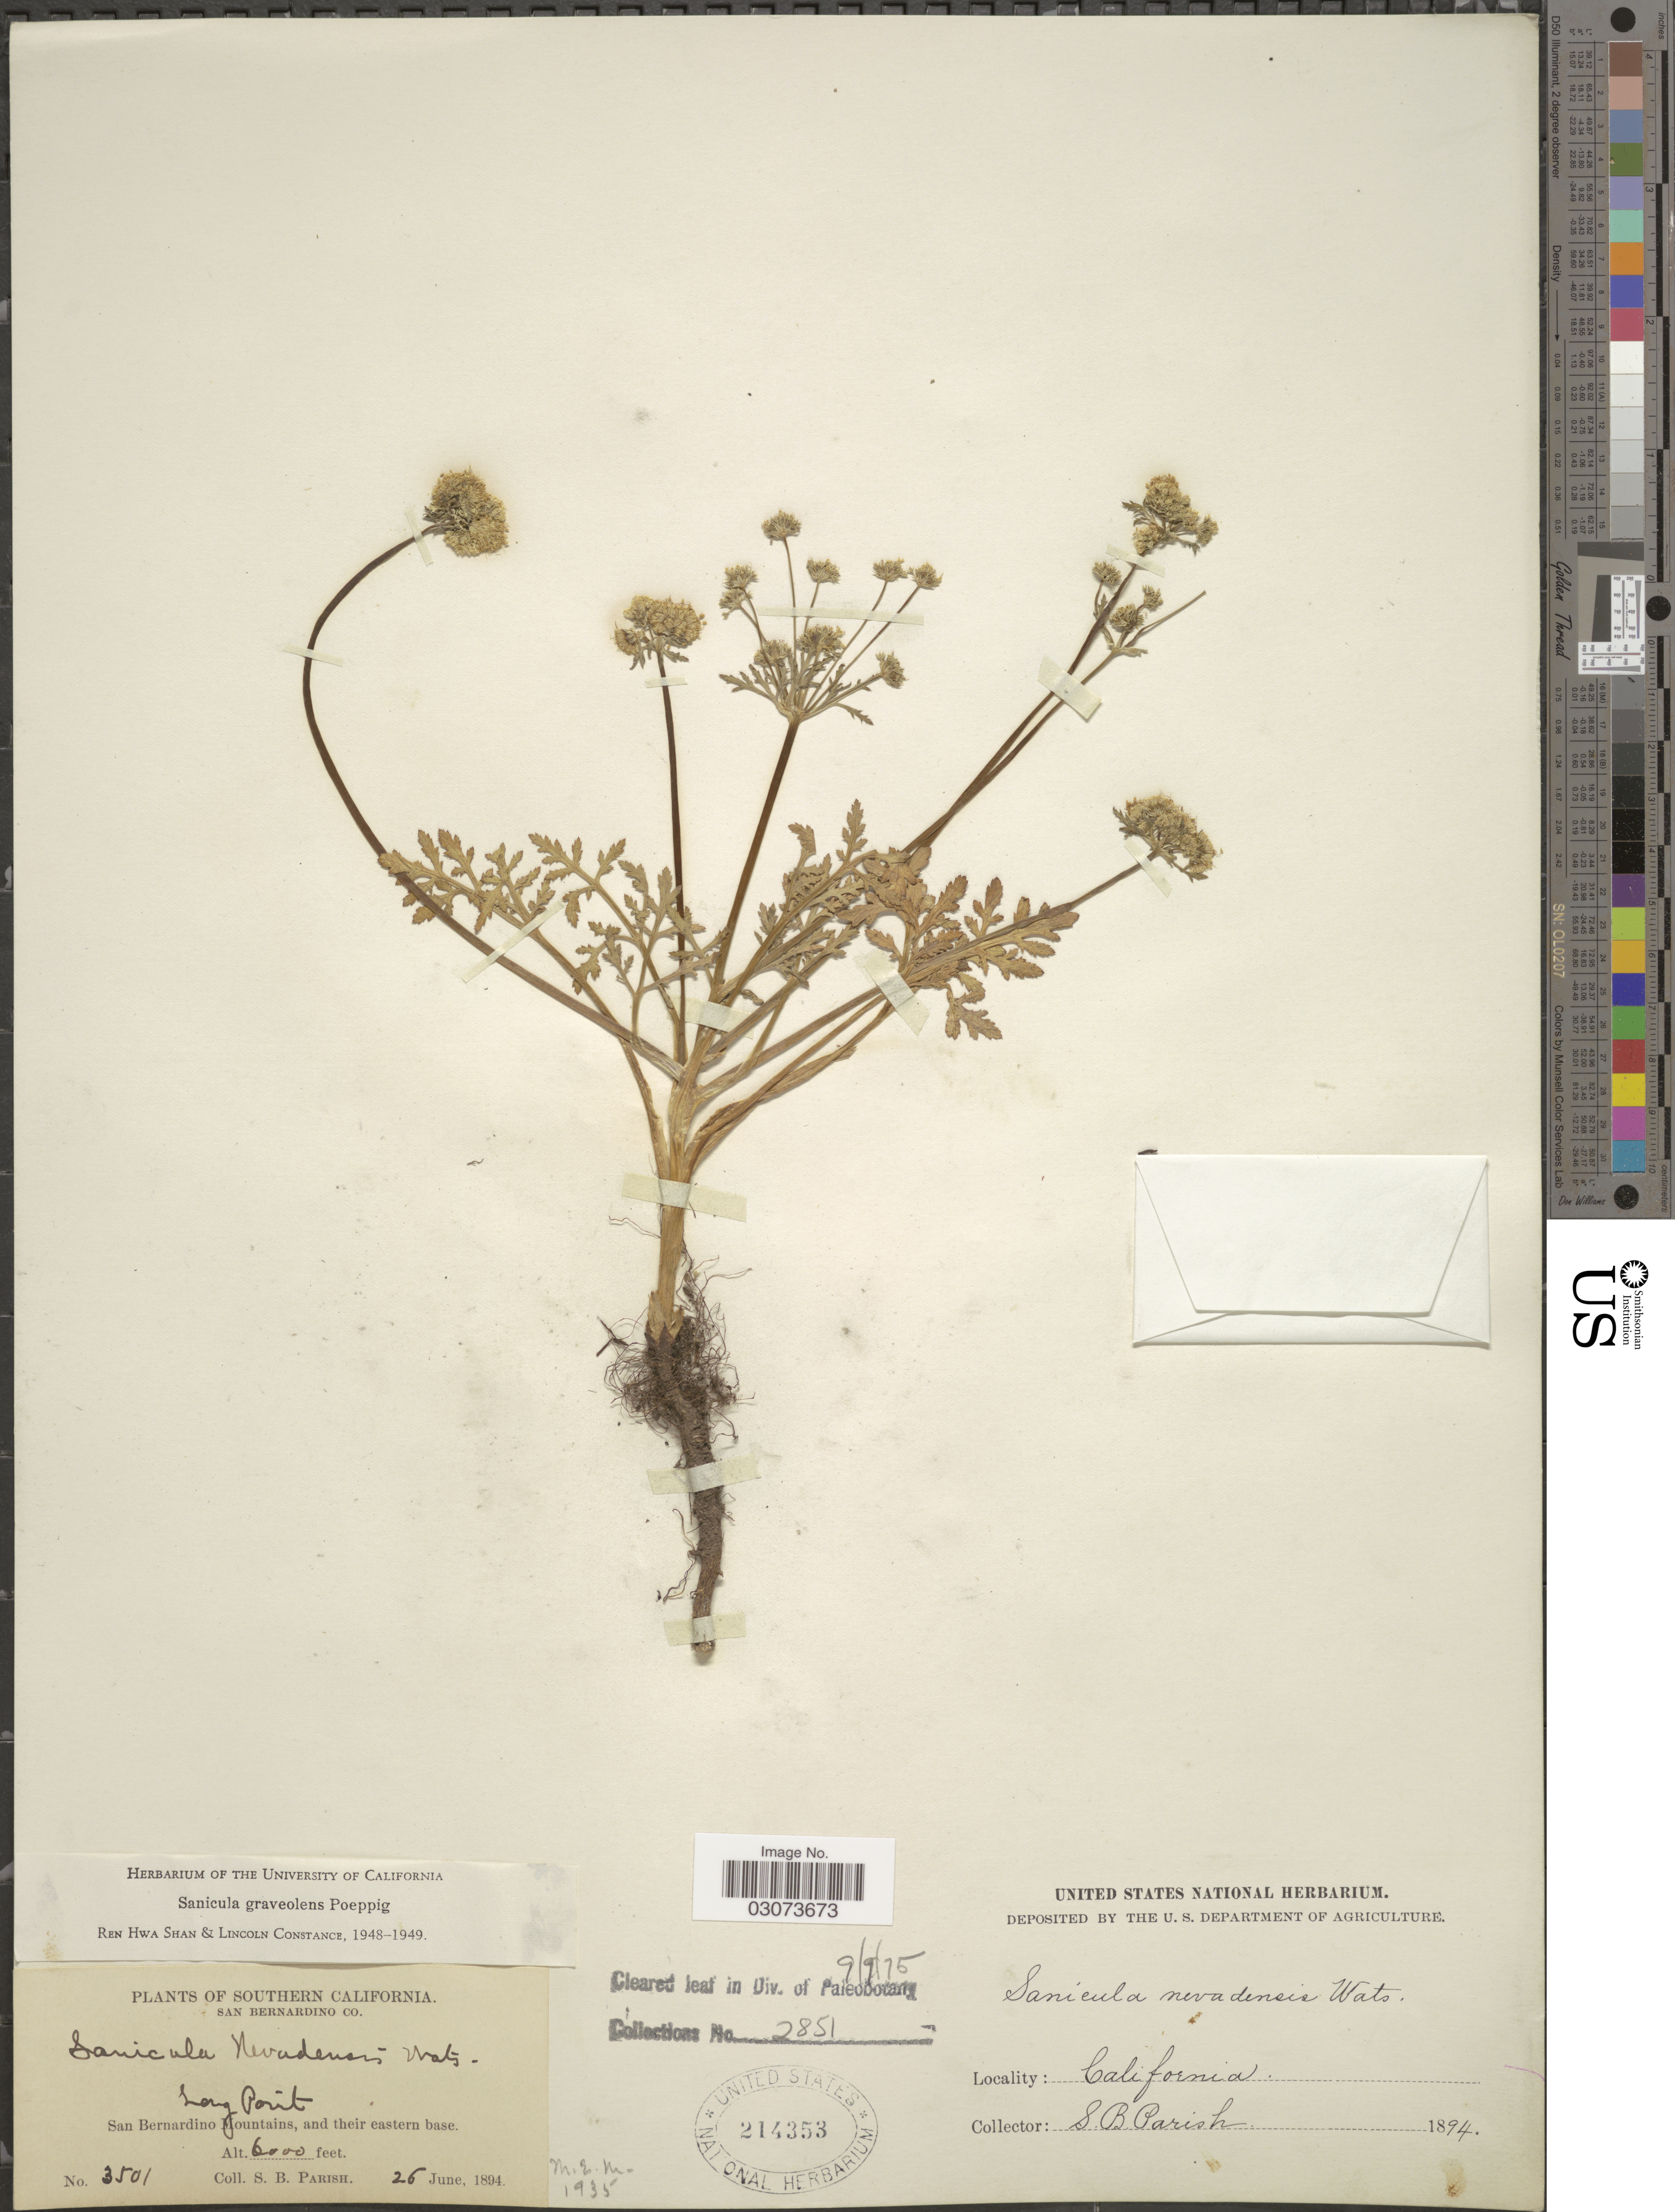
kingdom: Plantae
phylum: Tracheophyta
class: Magnoliopsida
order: Apiales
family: Apiaceae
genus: Sanicula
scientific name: Sanicula graveolens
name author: Poepp. ex DC.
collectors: S. B. Parish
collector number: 3501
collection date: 1894-06-26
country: United States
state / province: California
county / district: San Bernardino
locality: Southern California. San Bernardino Co. Long Point. San Bernardino Mountains, and their eastern base.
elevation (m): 1829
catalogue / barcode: US 214353